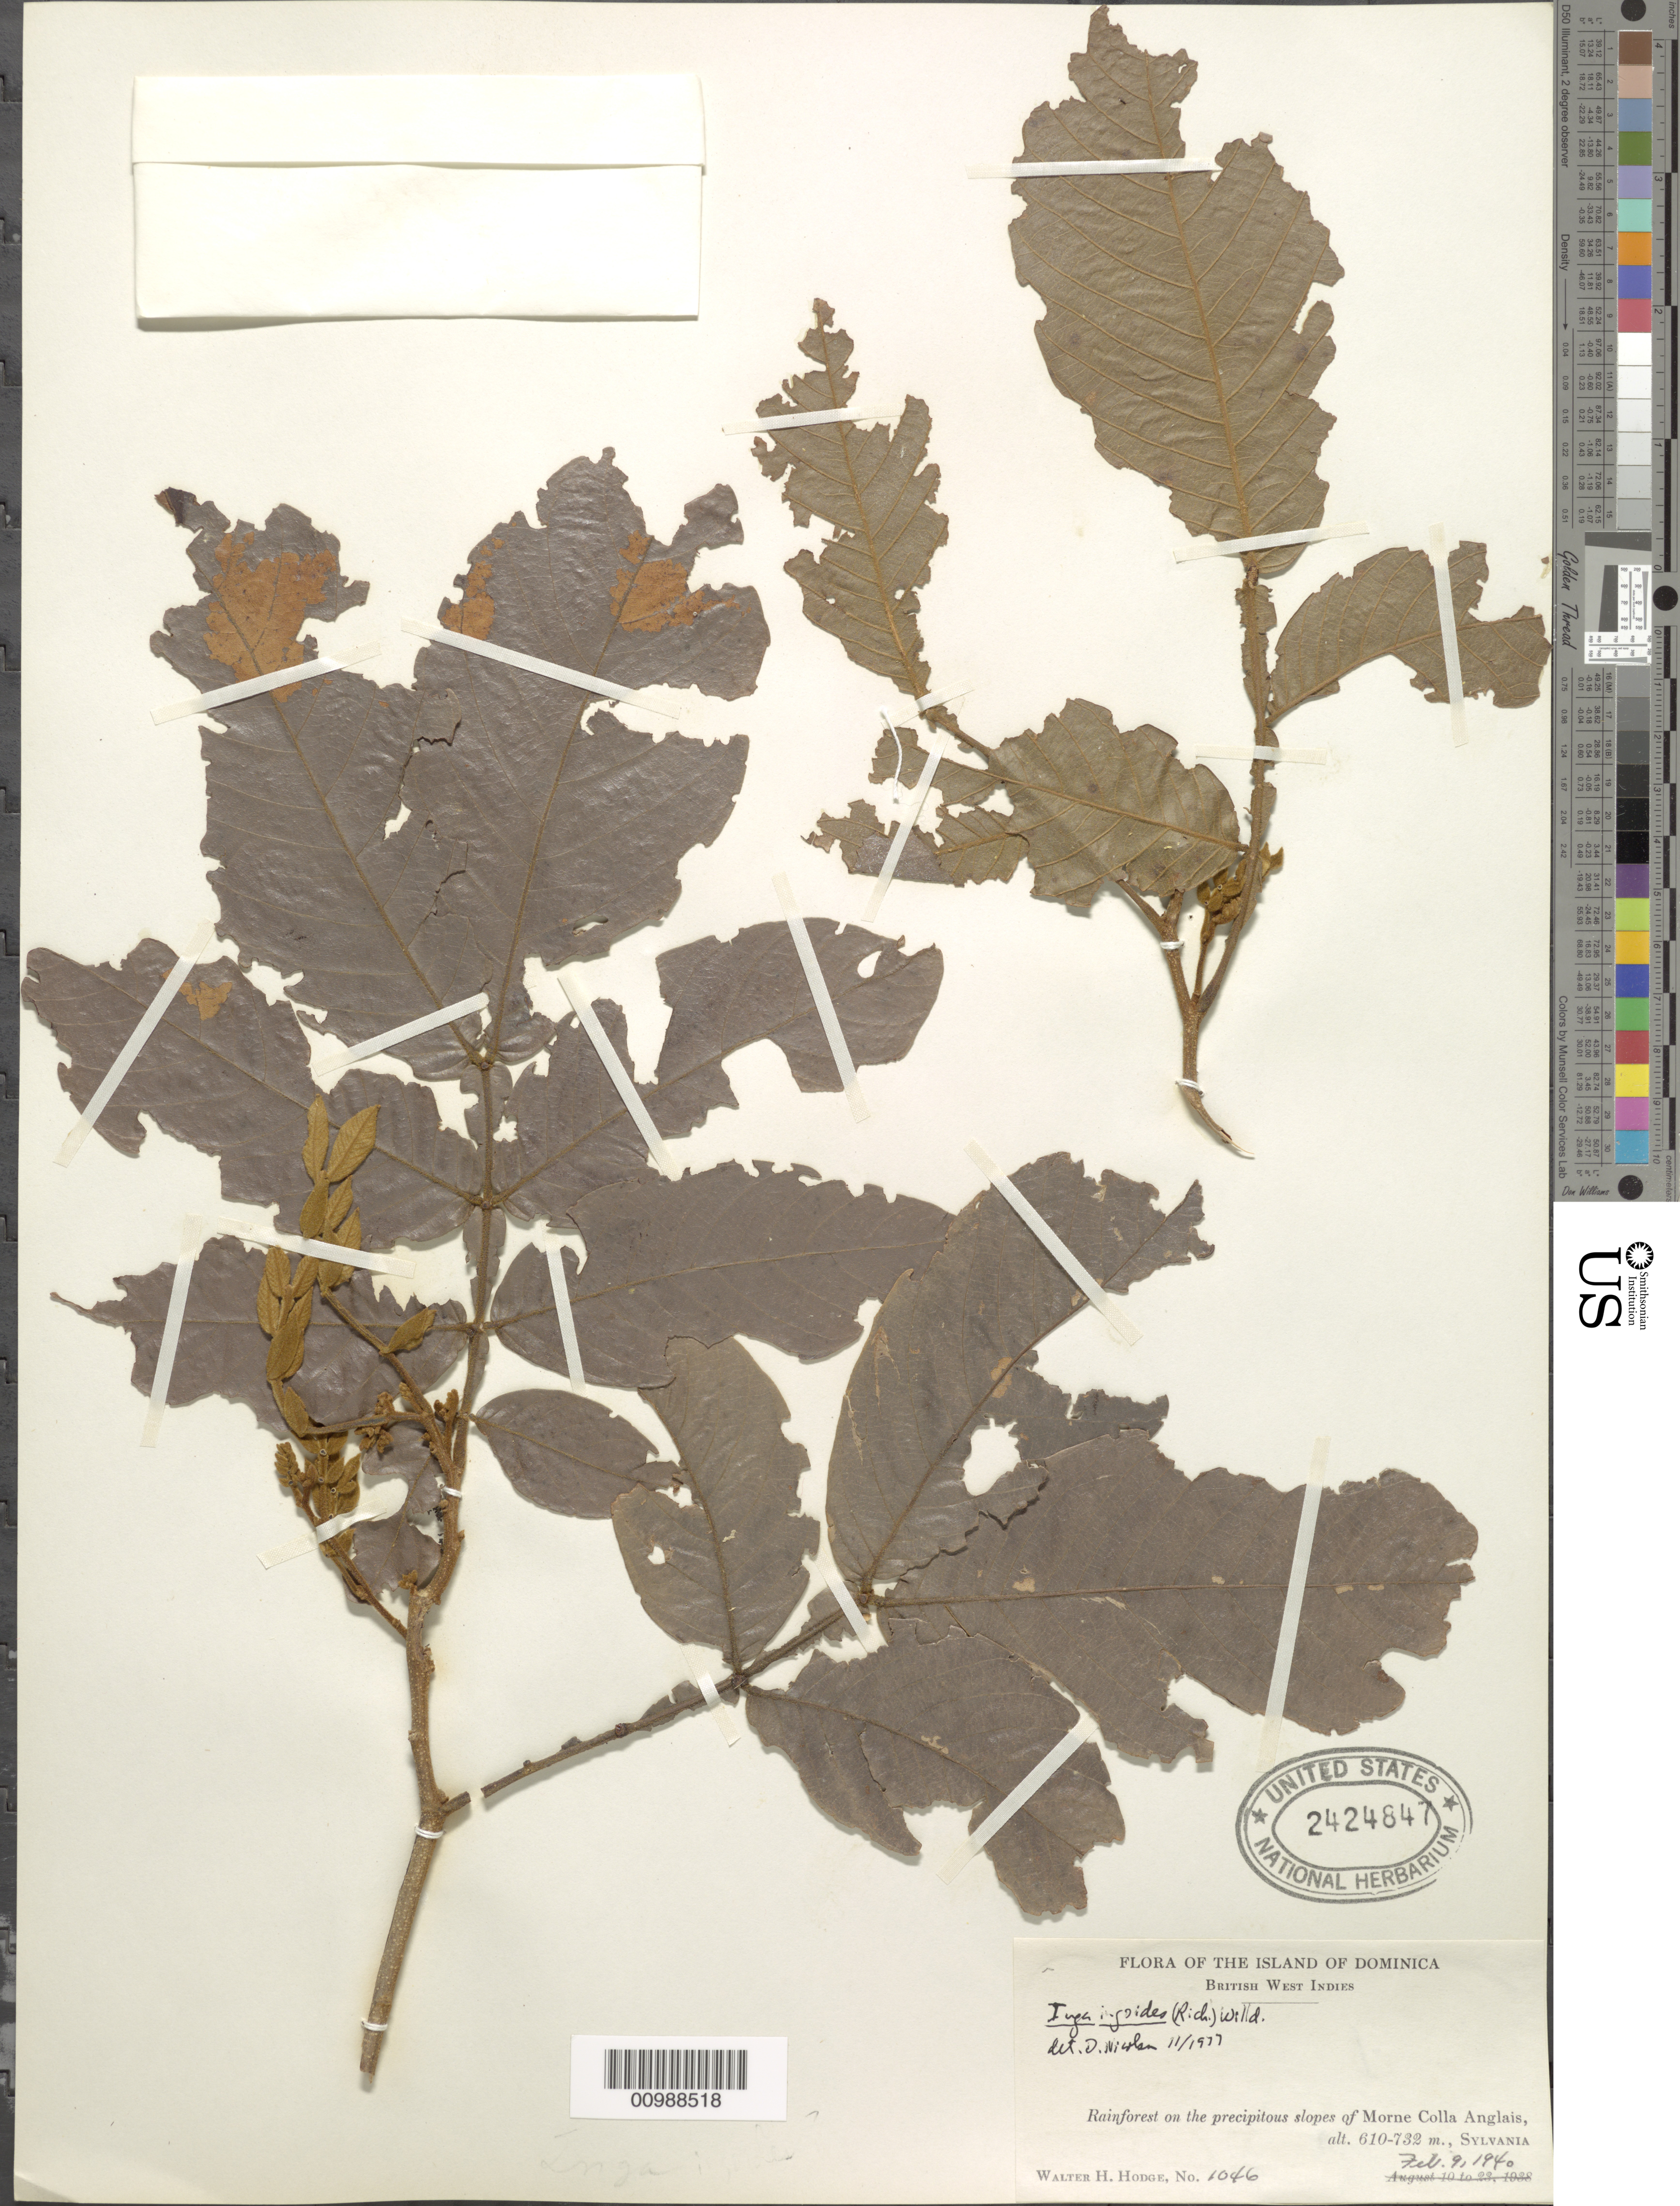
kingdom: Plantae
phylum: Tracheophyta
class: Magnoliopsida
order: Fabales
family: Fabaceae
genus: Inga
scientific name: Inga ingoides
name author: (Rich.) Willd.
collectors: W. Hodge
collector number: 1046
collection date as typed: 09 Feb 1940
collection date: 1940-02-09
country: Dominica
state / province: St. Paul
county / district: Sylvania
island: Dominica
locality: Rainforest on the precipitous slopes of Morne Colla Anglais, Sylvania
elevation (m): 610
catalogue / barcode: US 2424847